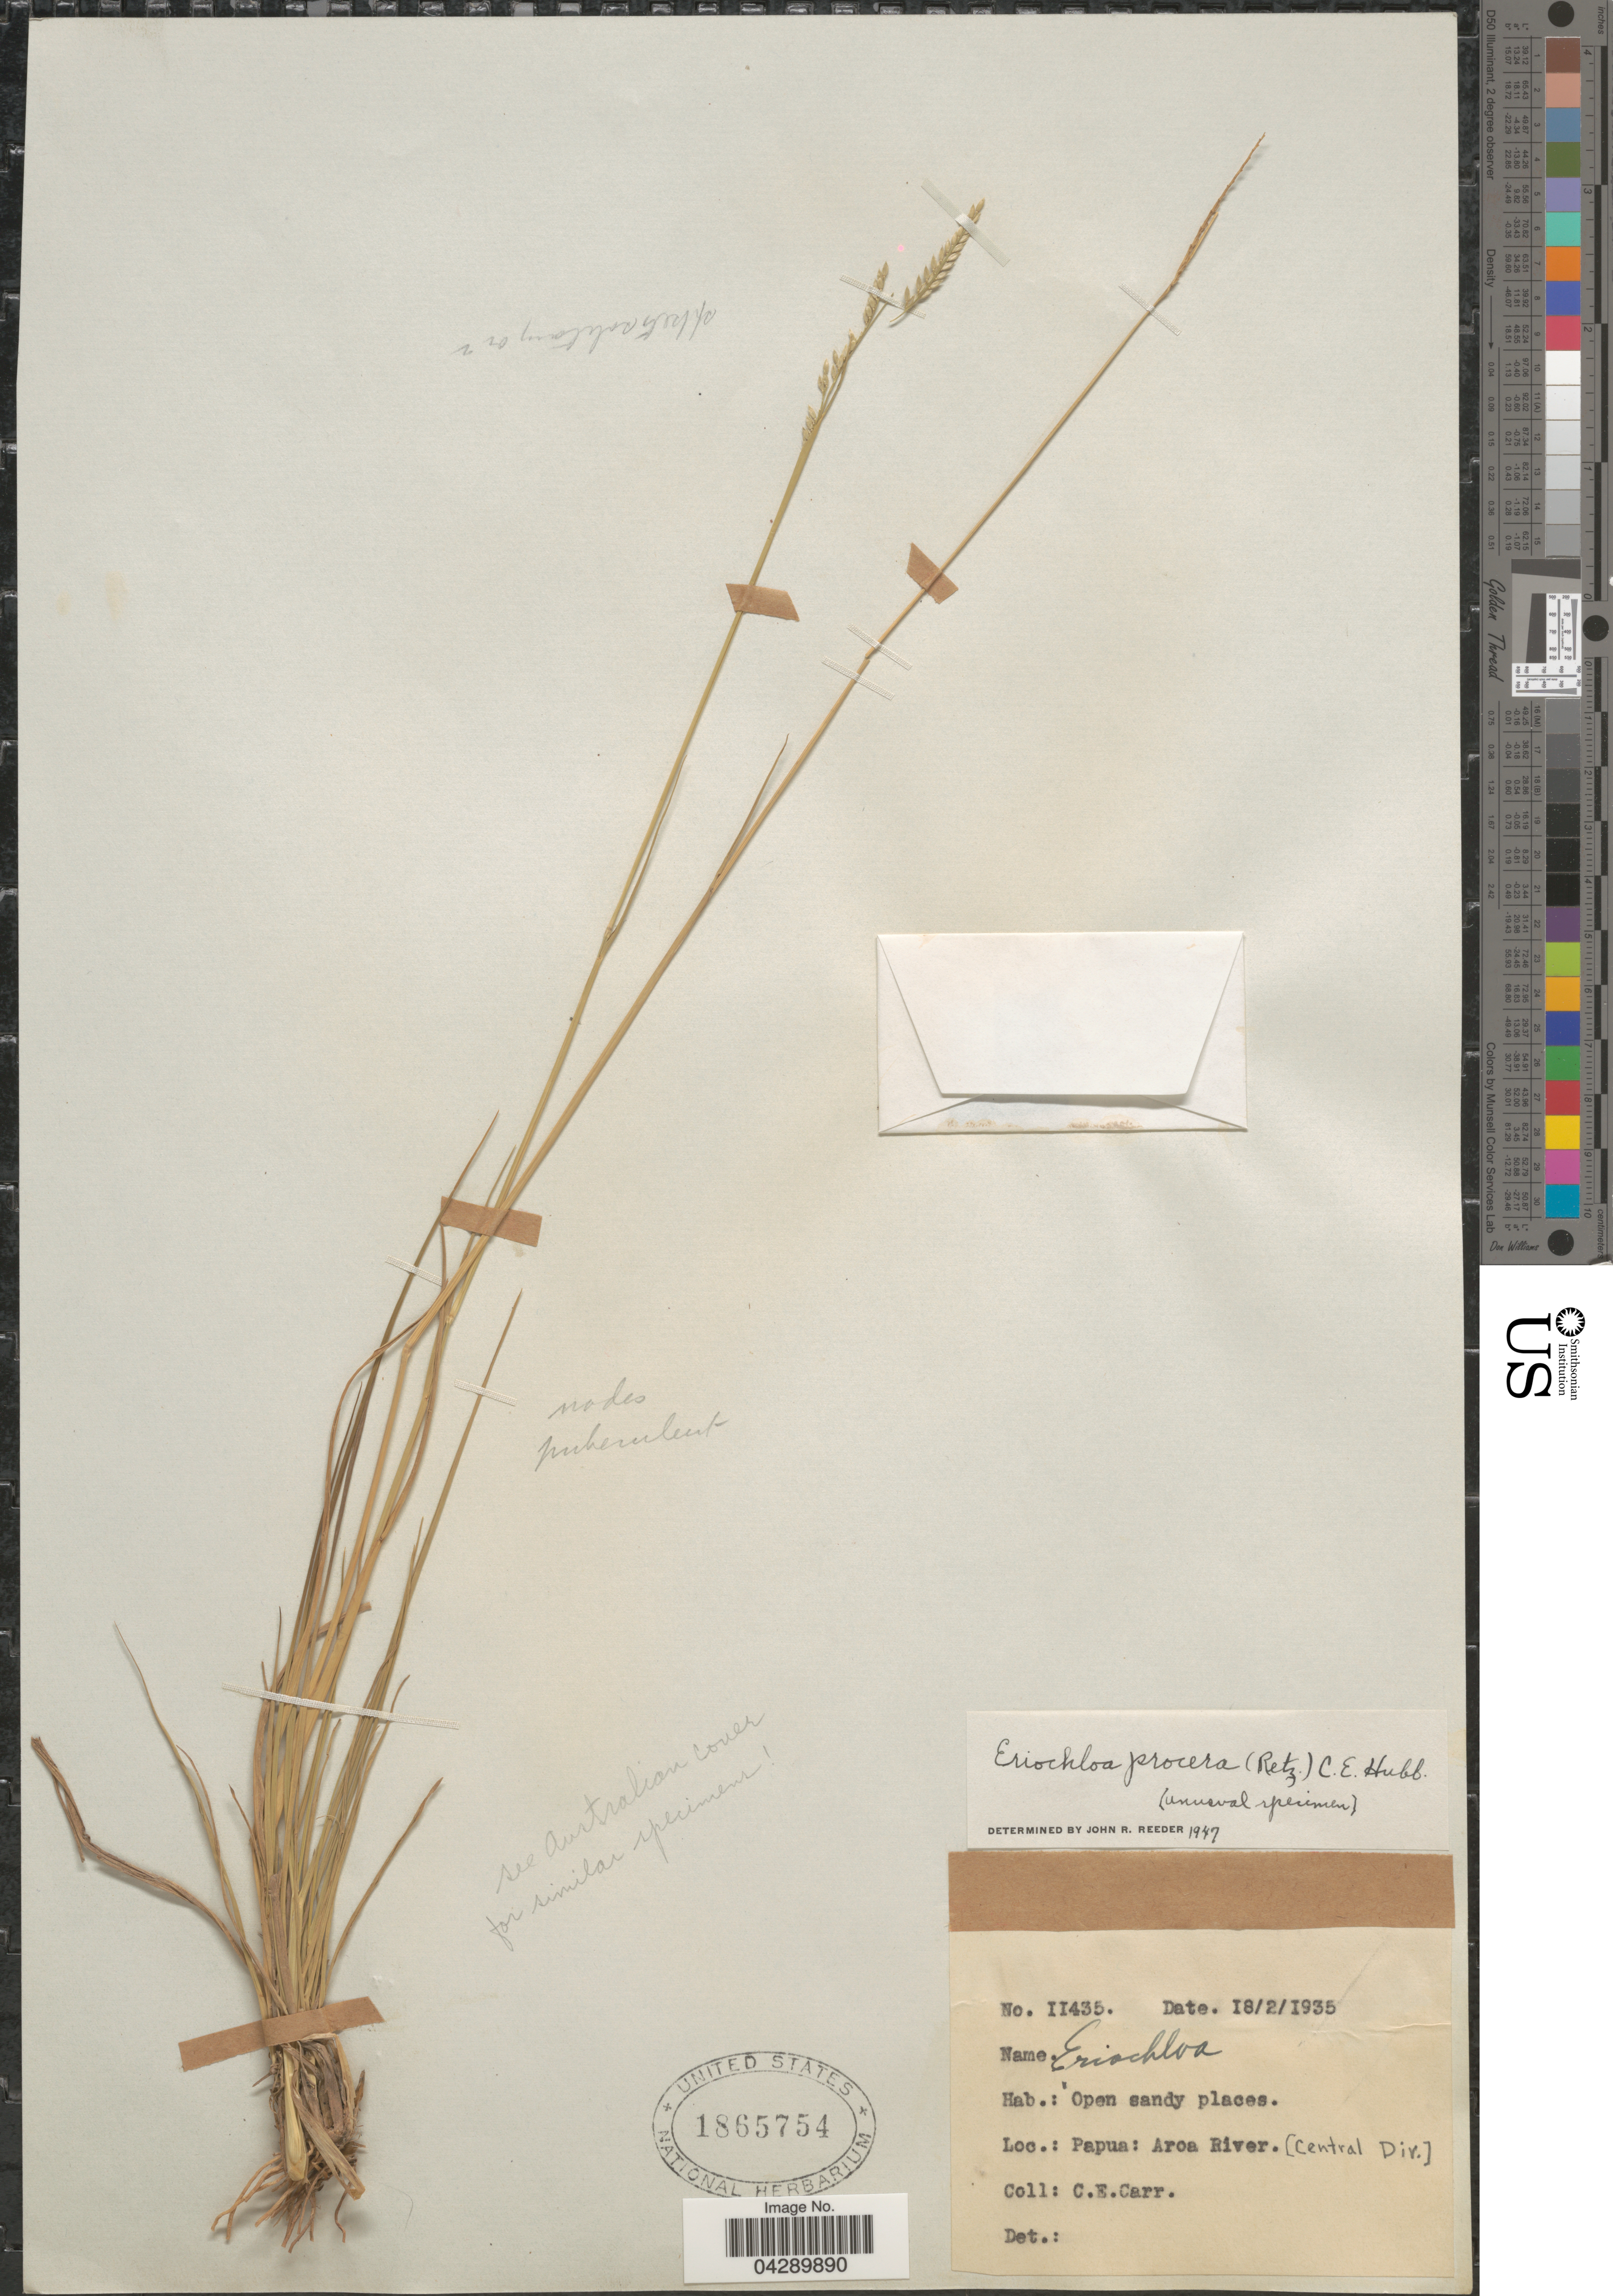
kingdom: Plantae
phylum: Tracheophyta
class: Liliopsida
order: Poales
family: Poaceae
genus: Eriochloa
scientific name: Eriochloa procera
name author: (Retz.) C.E. Hubb.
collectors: C. Carr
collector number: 11435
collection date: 1935-02-18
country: Papua New Guinea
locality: Open sandy places. Aroa River. (Central Div.)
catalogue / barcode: US 1865754